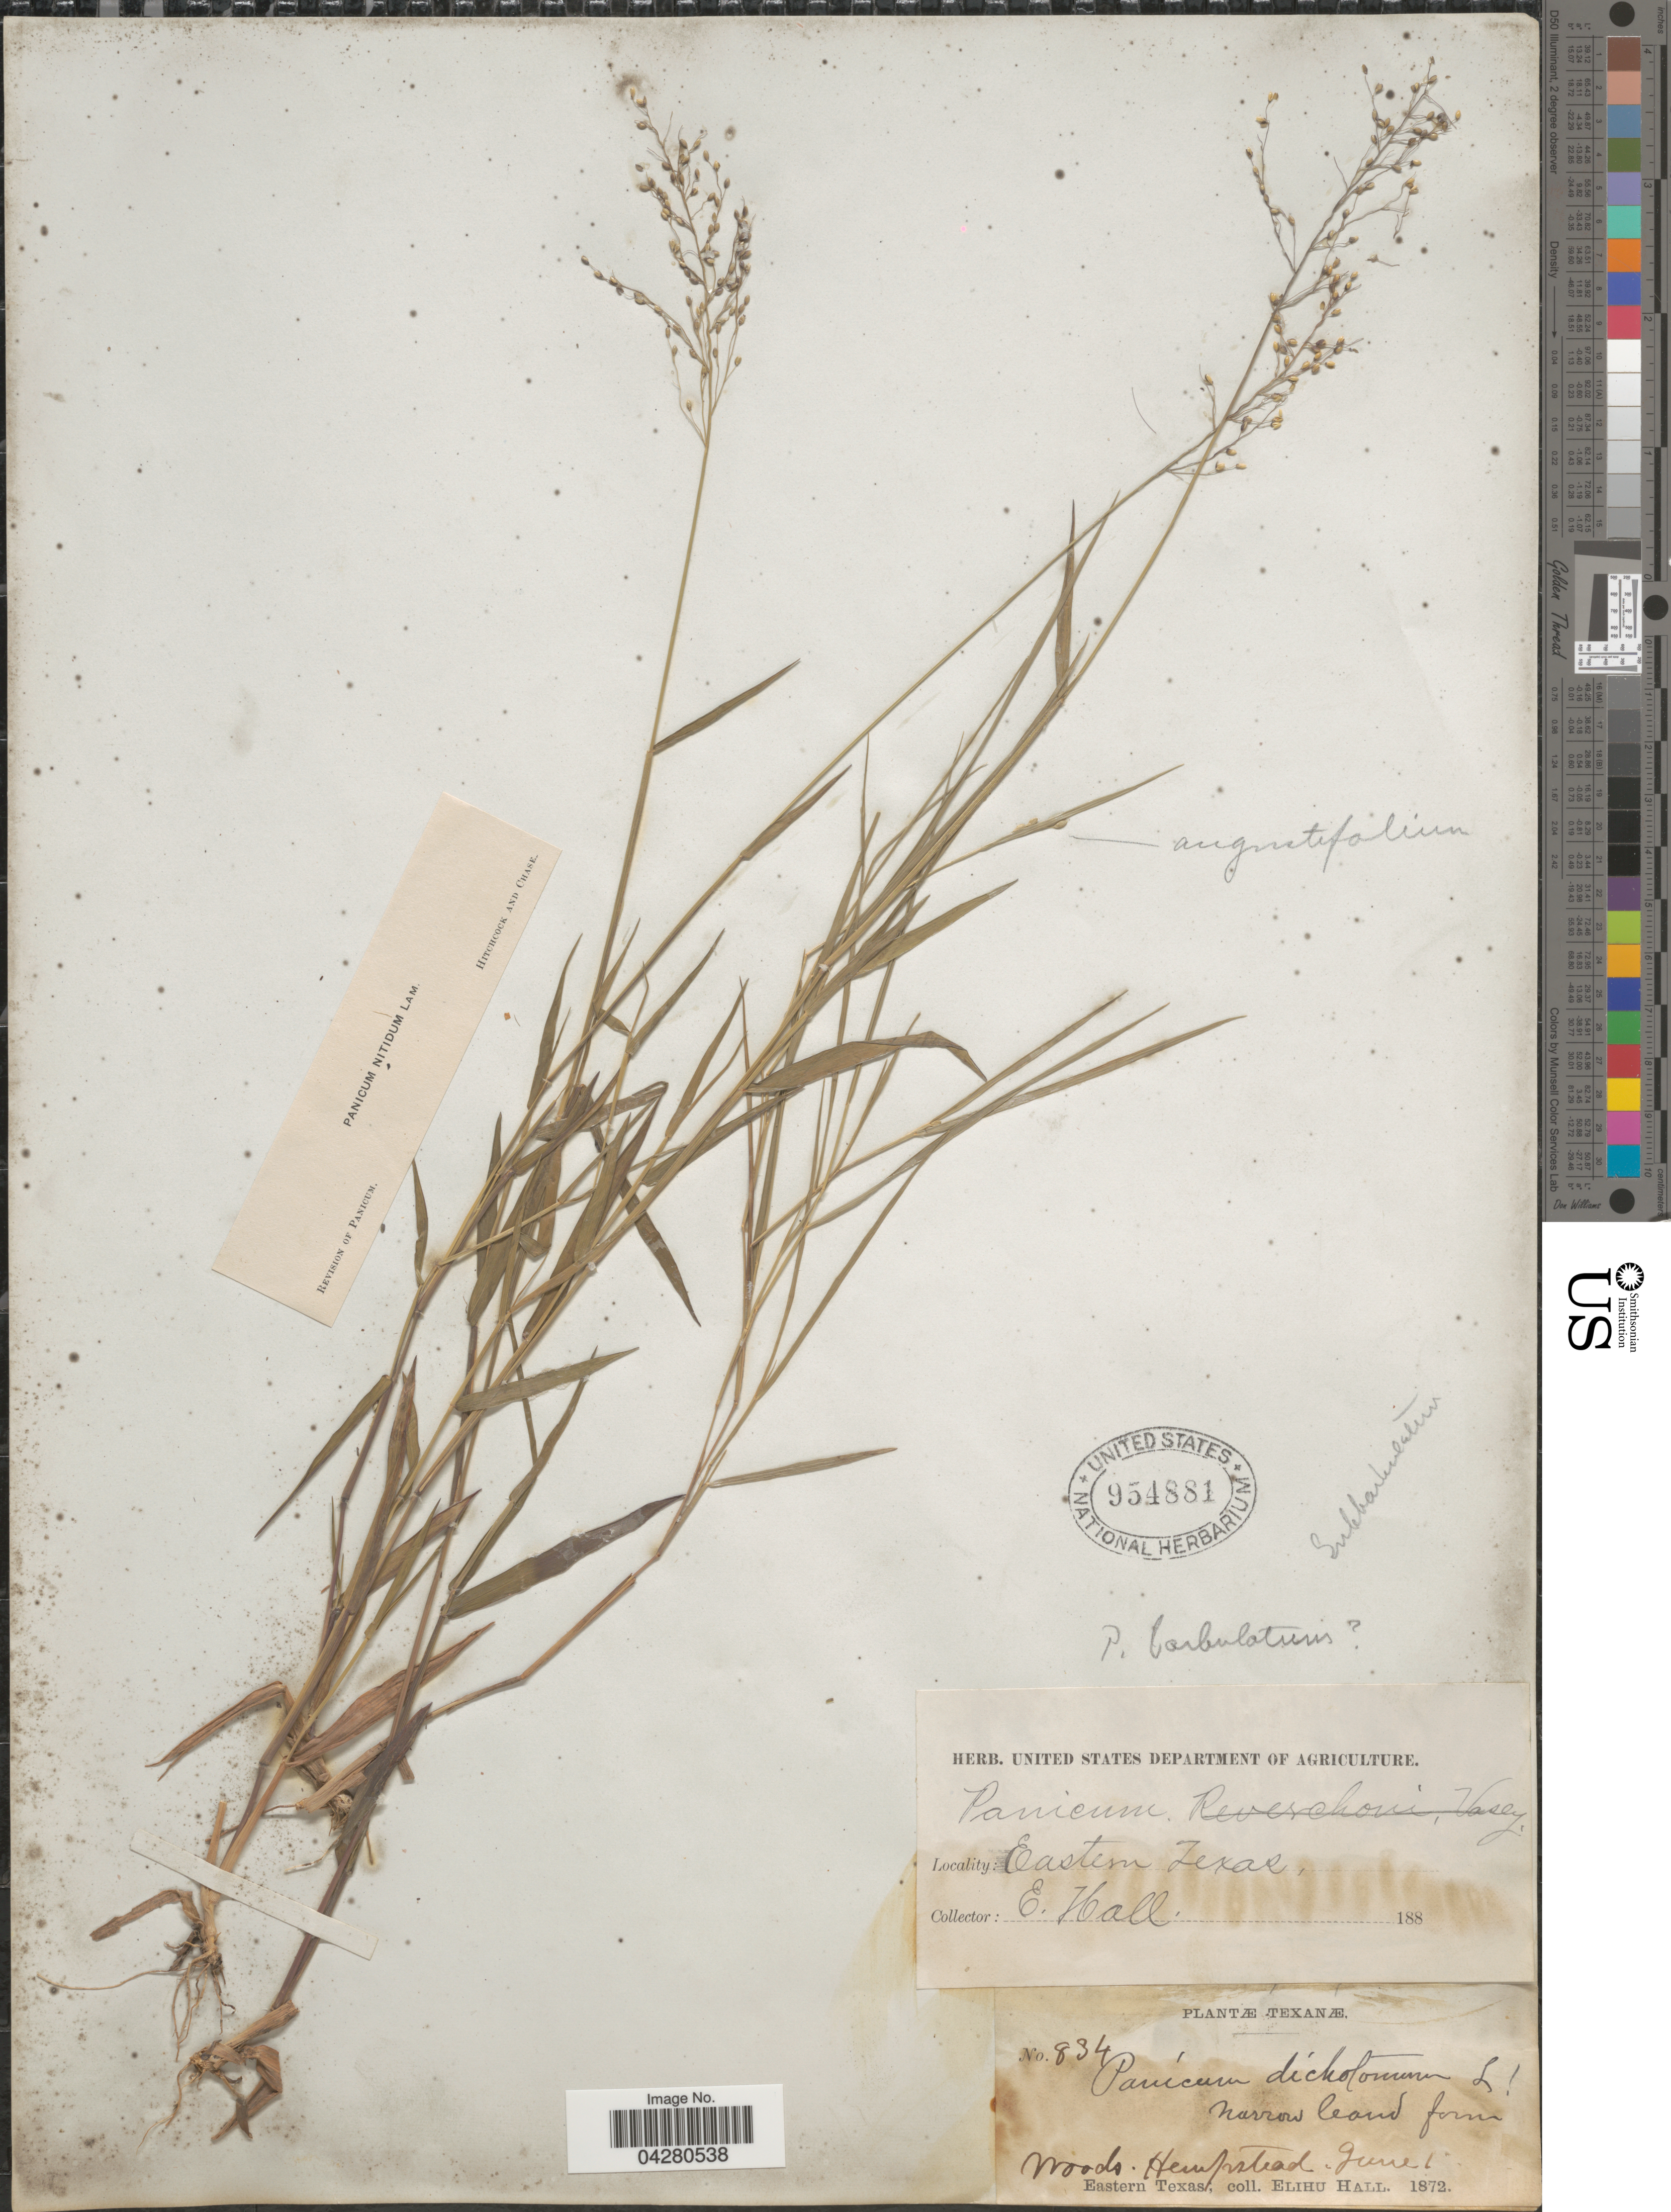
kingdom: Plantae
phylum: Tracheophyta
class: Liliopsida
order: Poales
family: Poaceae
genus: Dichanthelium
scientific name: Dichanthelium dichotomum var. dichotomum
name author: (L.) Gould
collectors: E. Hall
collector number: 834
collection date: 1872-06-01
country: United States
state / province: Texas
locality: Woods. Hempstead. Eastern Texas.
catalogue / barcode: US 954881